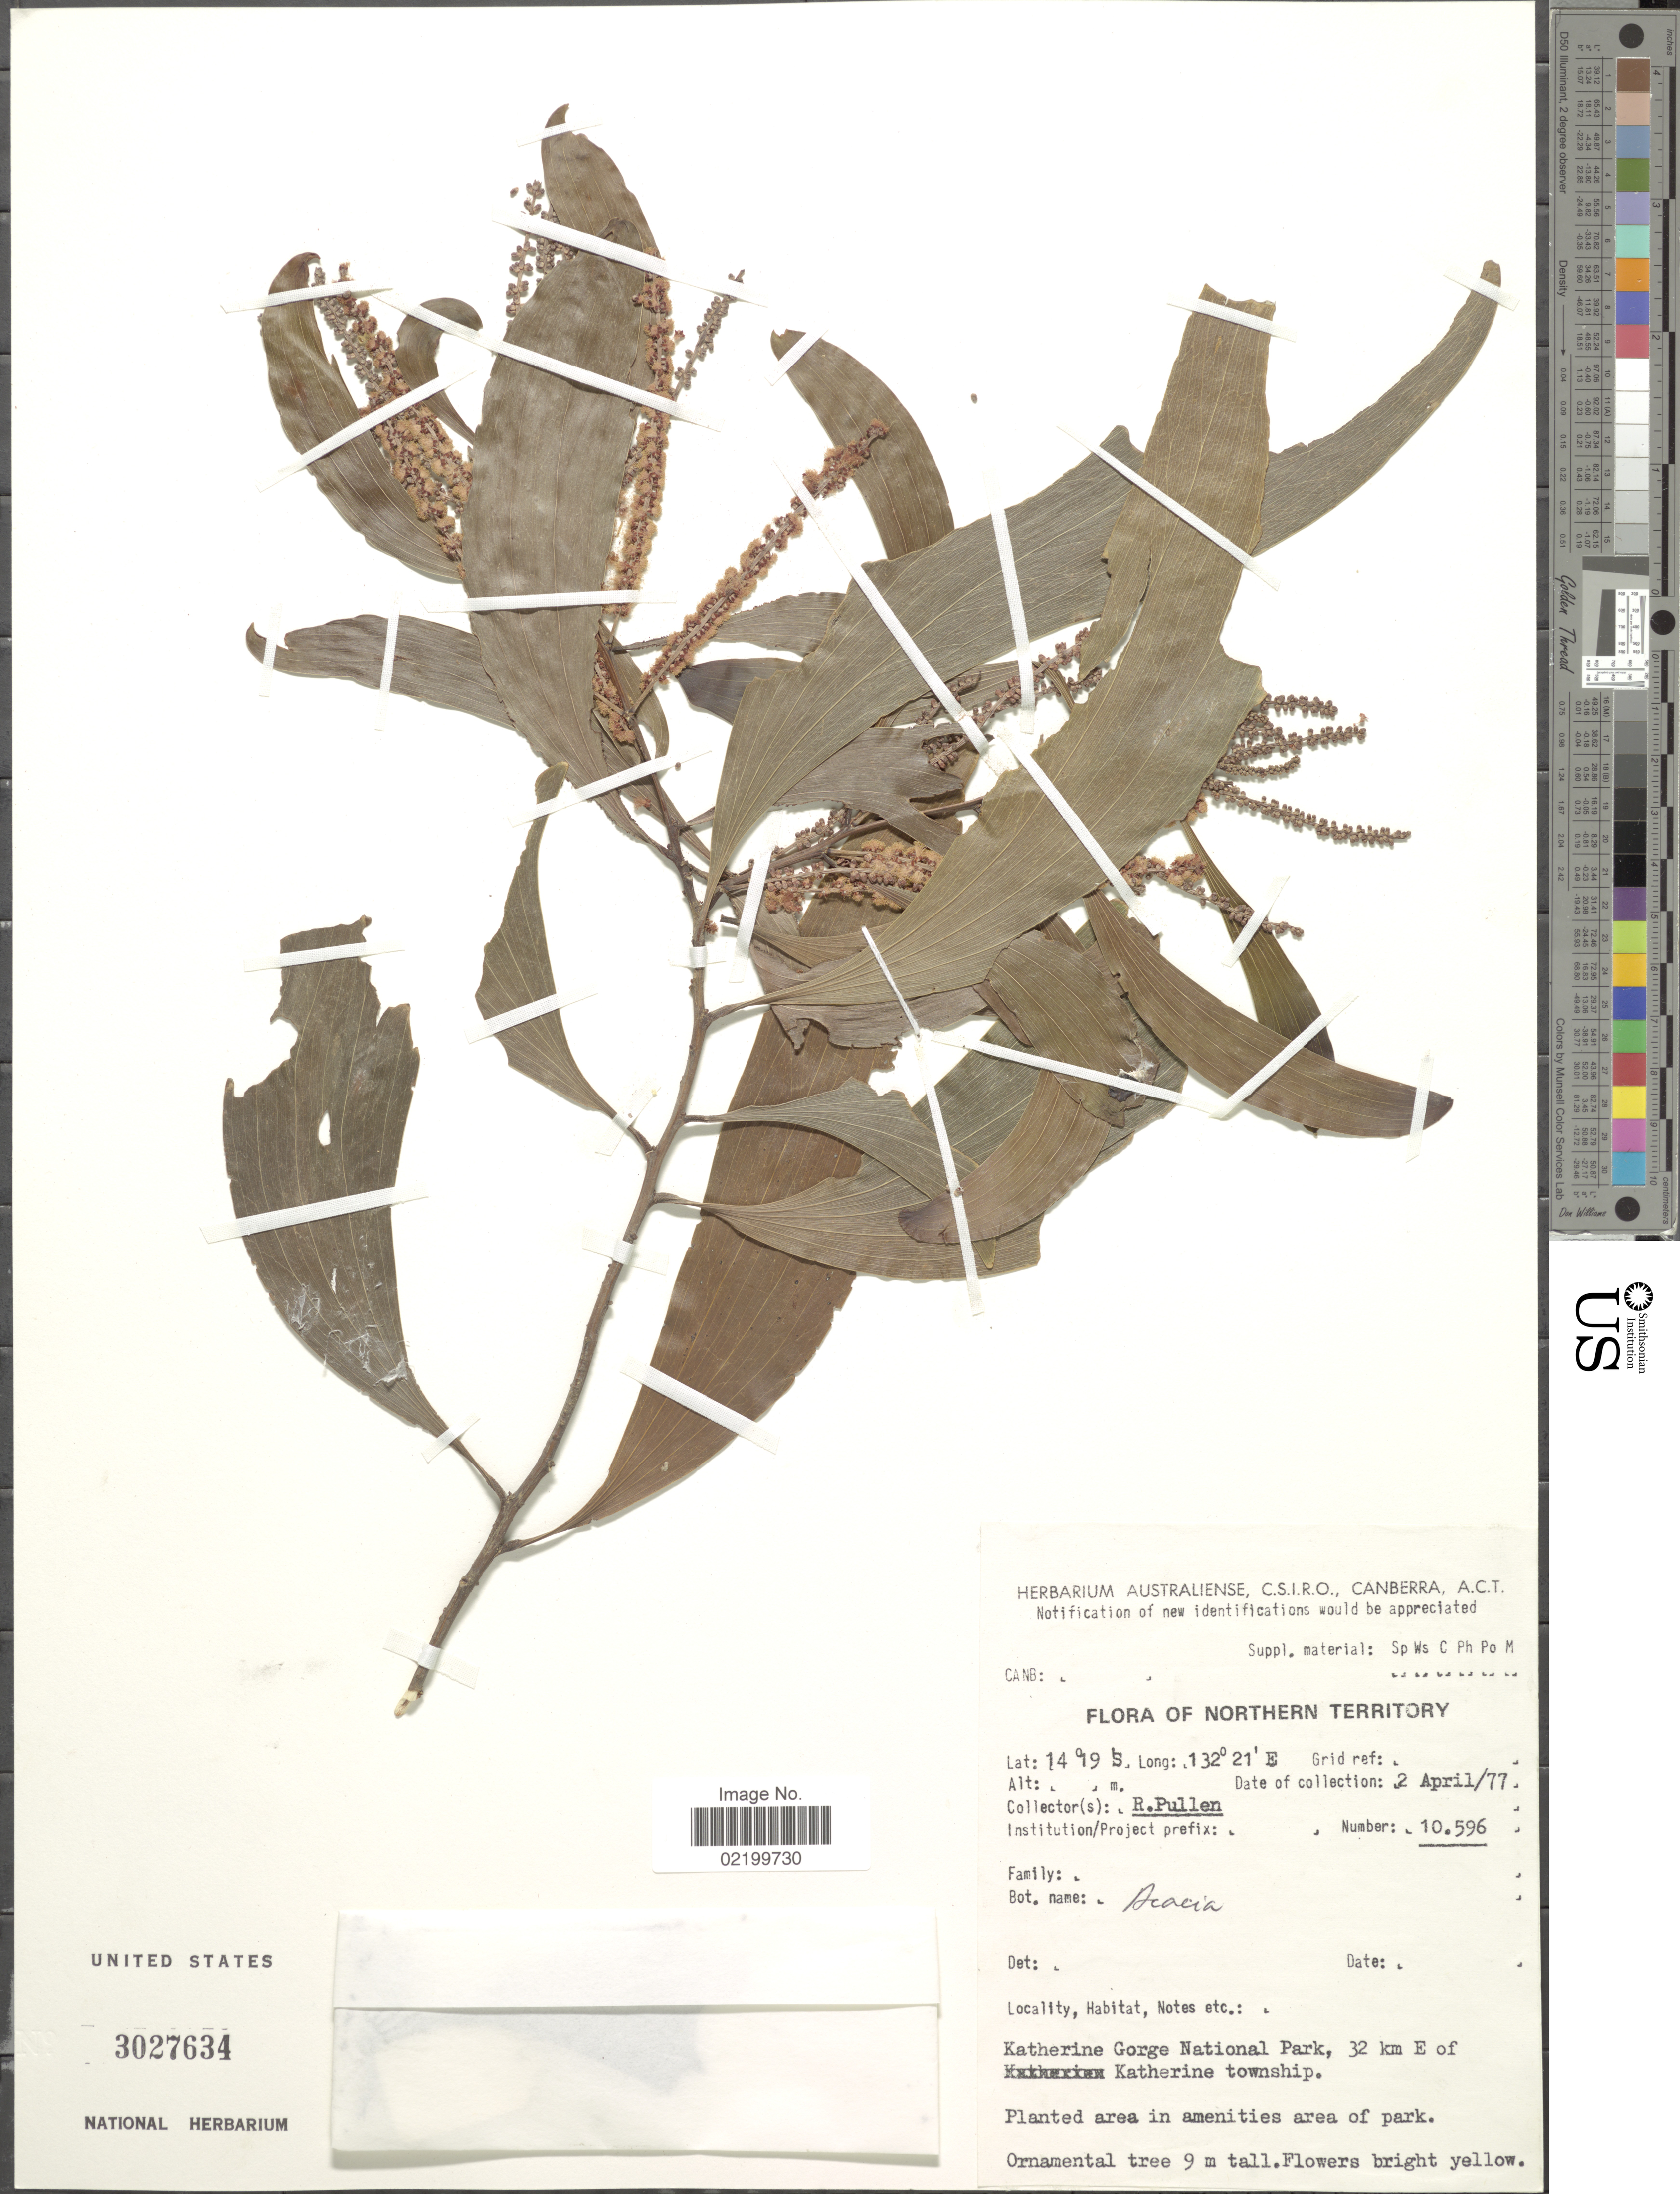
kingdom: Plantae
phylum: Tracheophyta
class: Magnoliopsida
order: Fabales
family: Fabaceae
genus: Acacia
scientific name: Acacia sp.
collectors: R. Pullen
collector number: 10596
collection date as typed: Transcribed d/m/y: 2/4/77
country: Australia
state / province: Northern Territory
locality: Northern Territory. Katherine George National Park, 32 km E of Katherine township.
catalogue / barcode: US 3027634